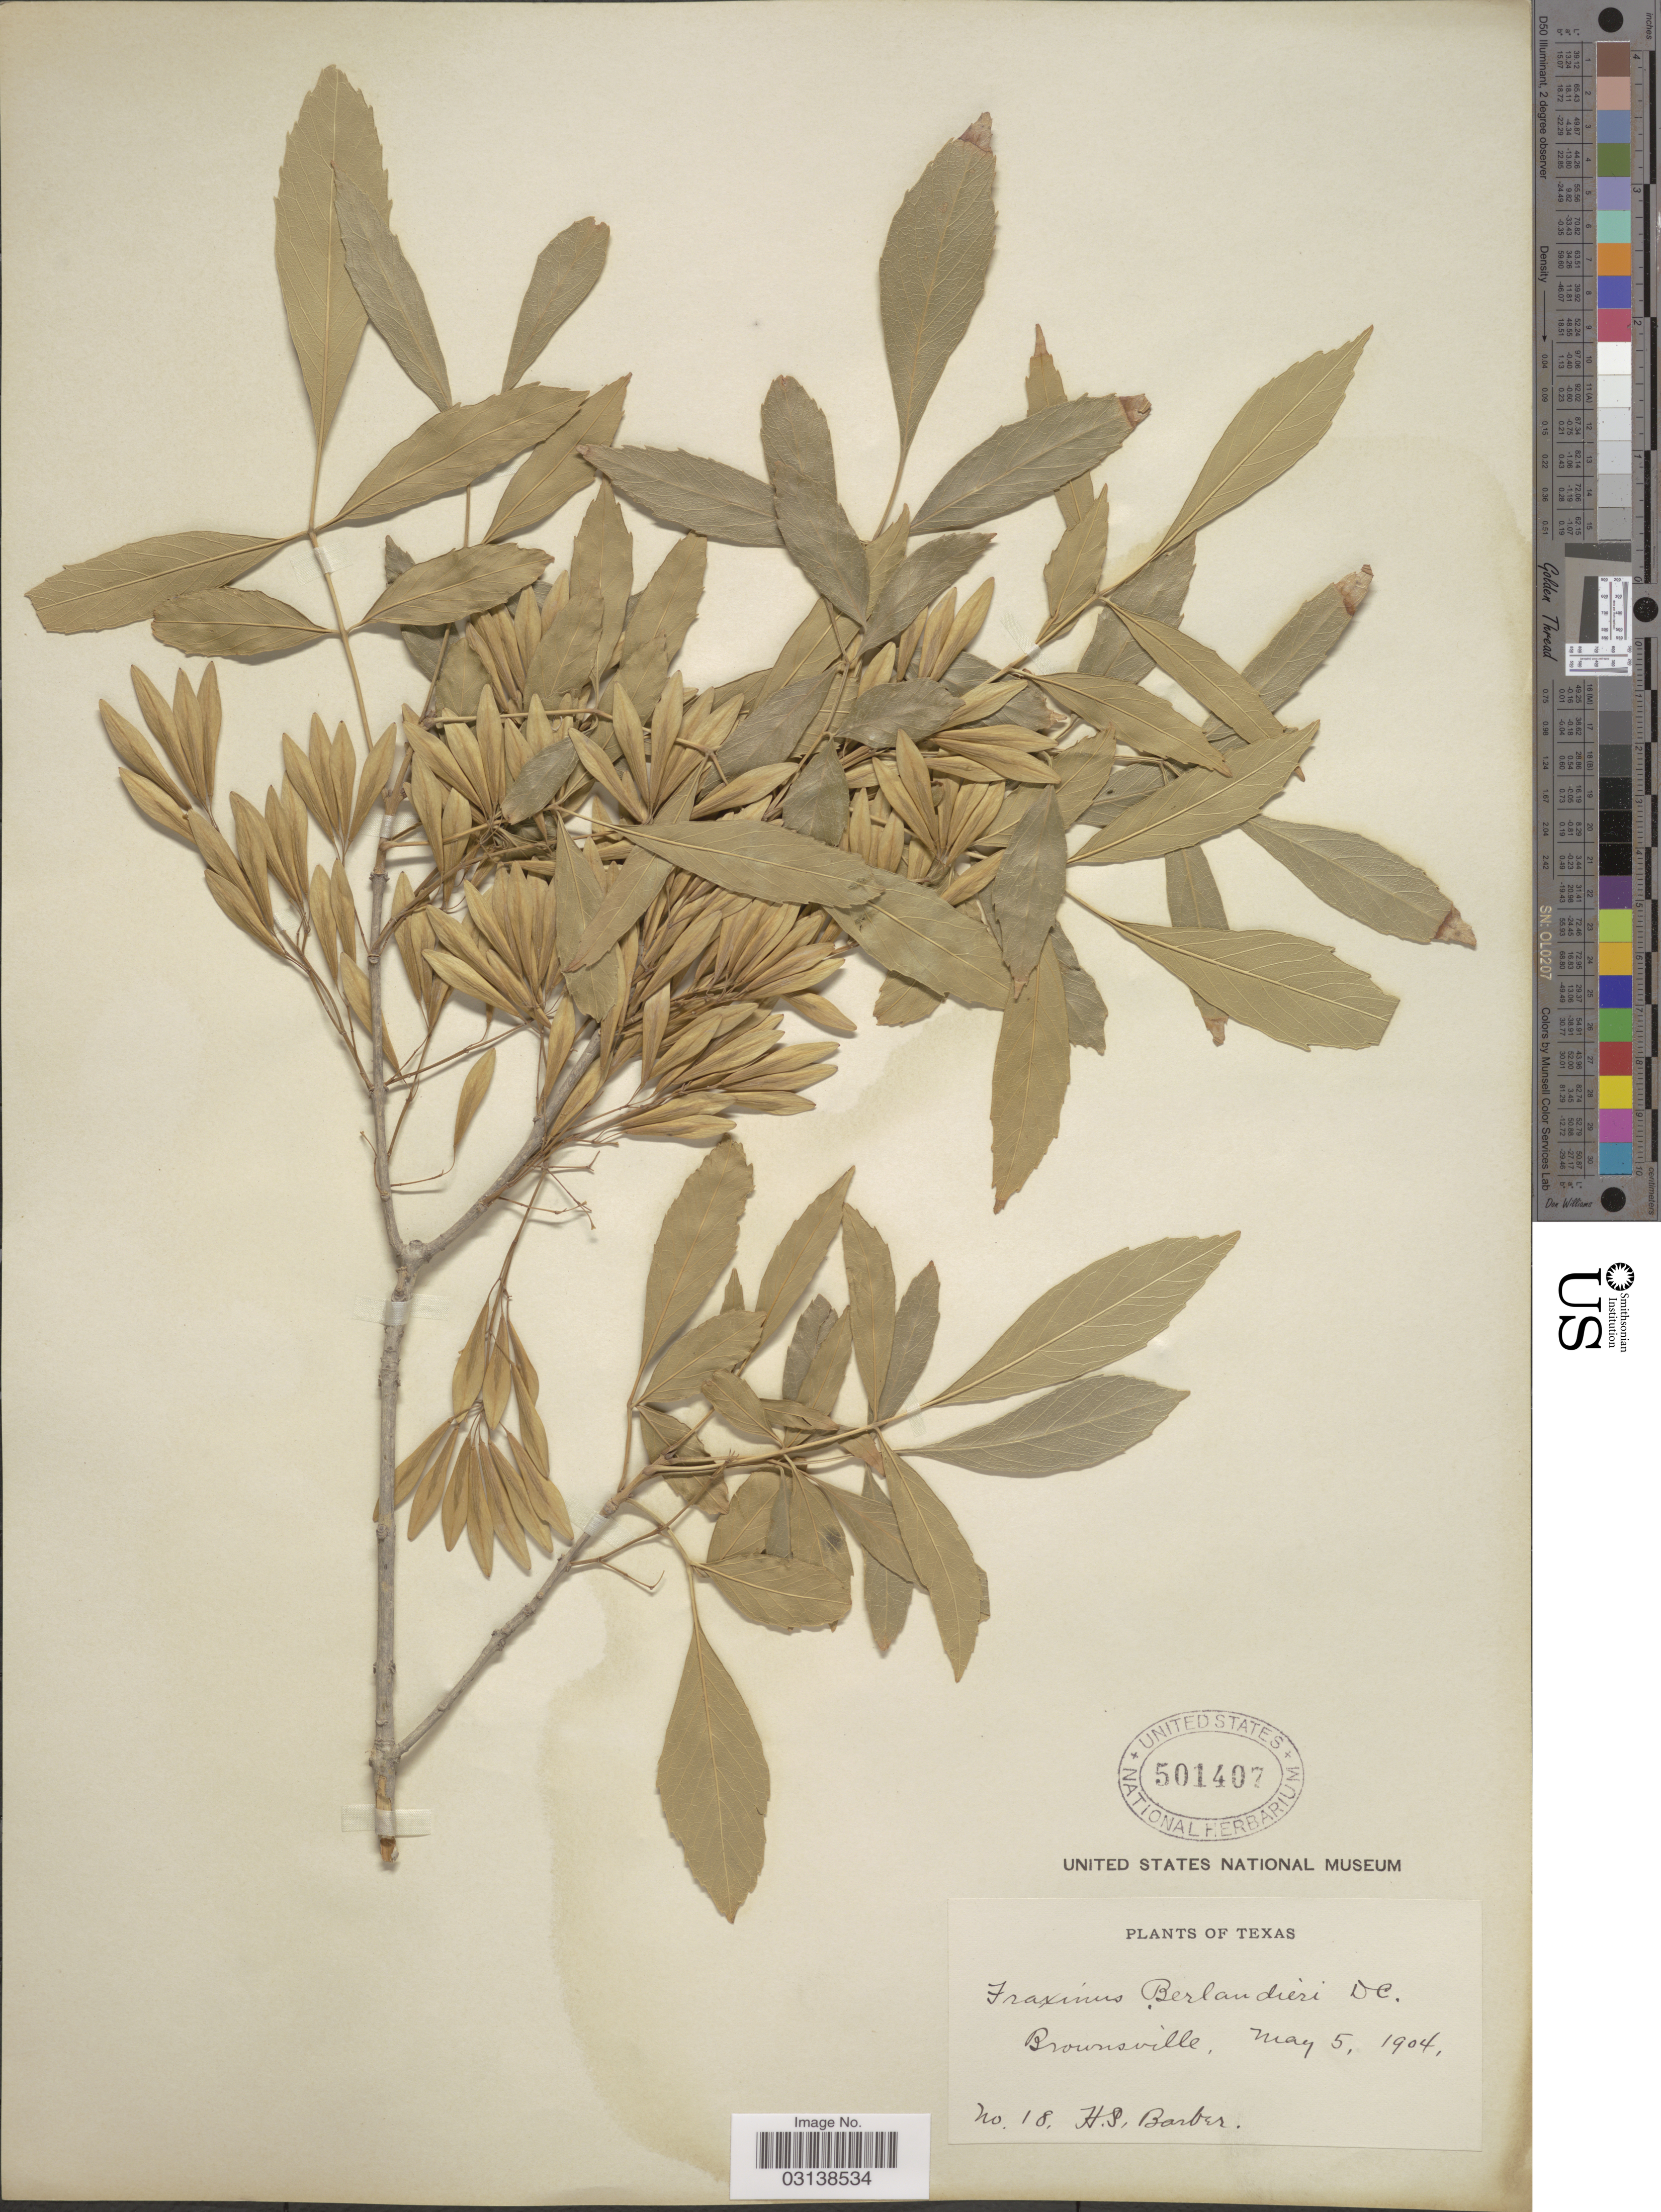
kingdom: Plantae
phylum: Tracheophyta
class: Magnoliopsida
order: Lamiales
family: Oleaceae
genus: Fraxinus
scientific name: Fraxinus berlandieriana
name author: A. DC.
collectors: H. Barber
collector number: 18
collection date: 1904-05-05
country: United States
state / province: Texas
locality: Brownsville.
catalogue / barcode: US 501407